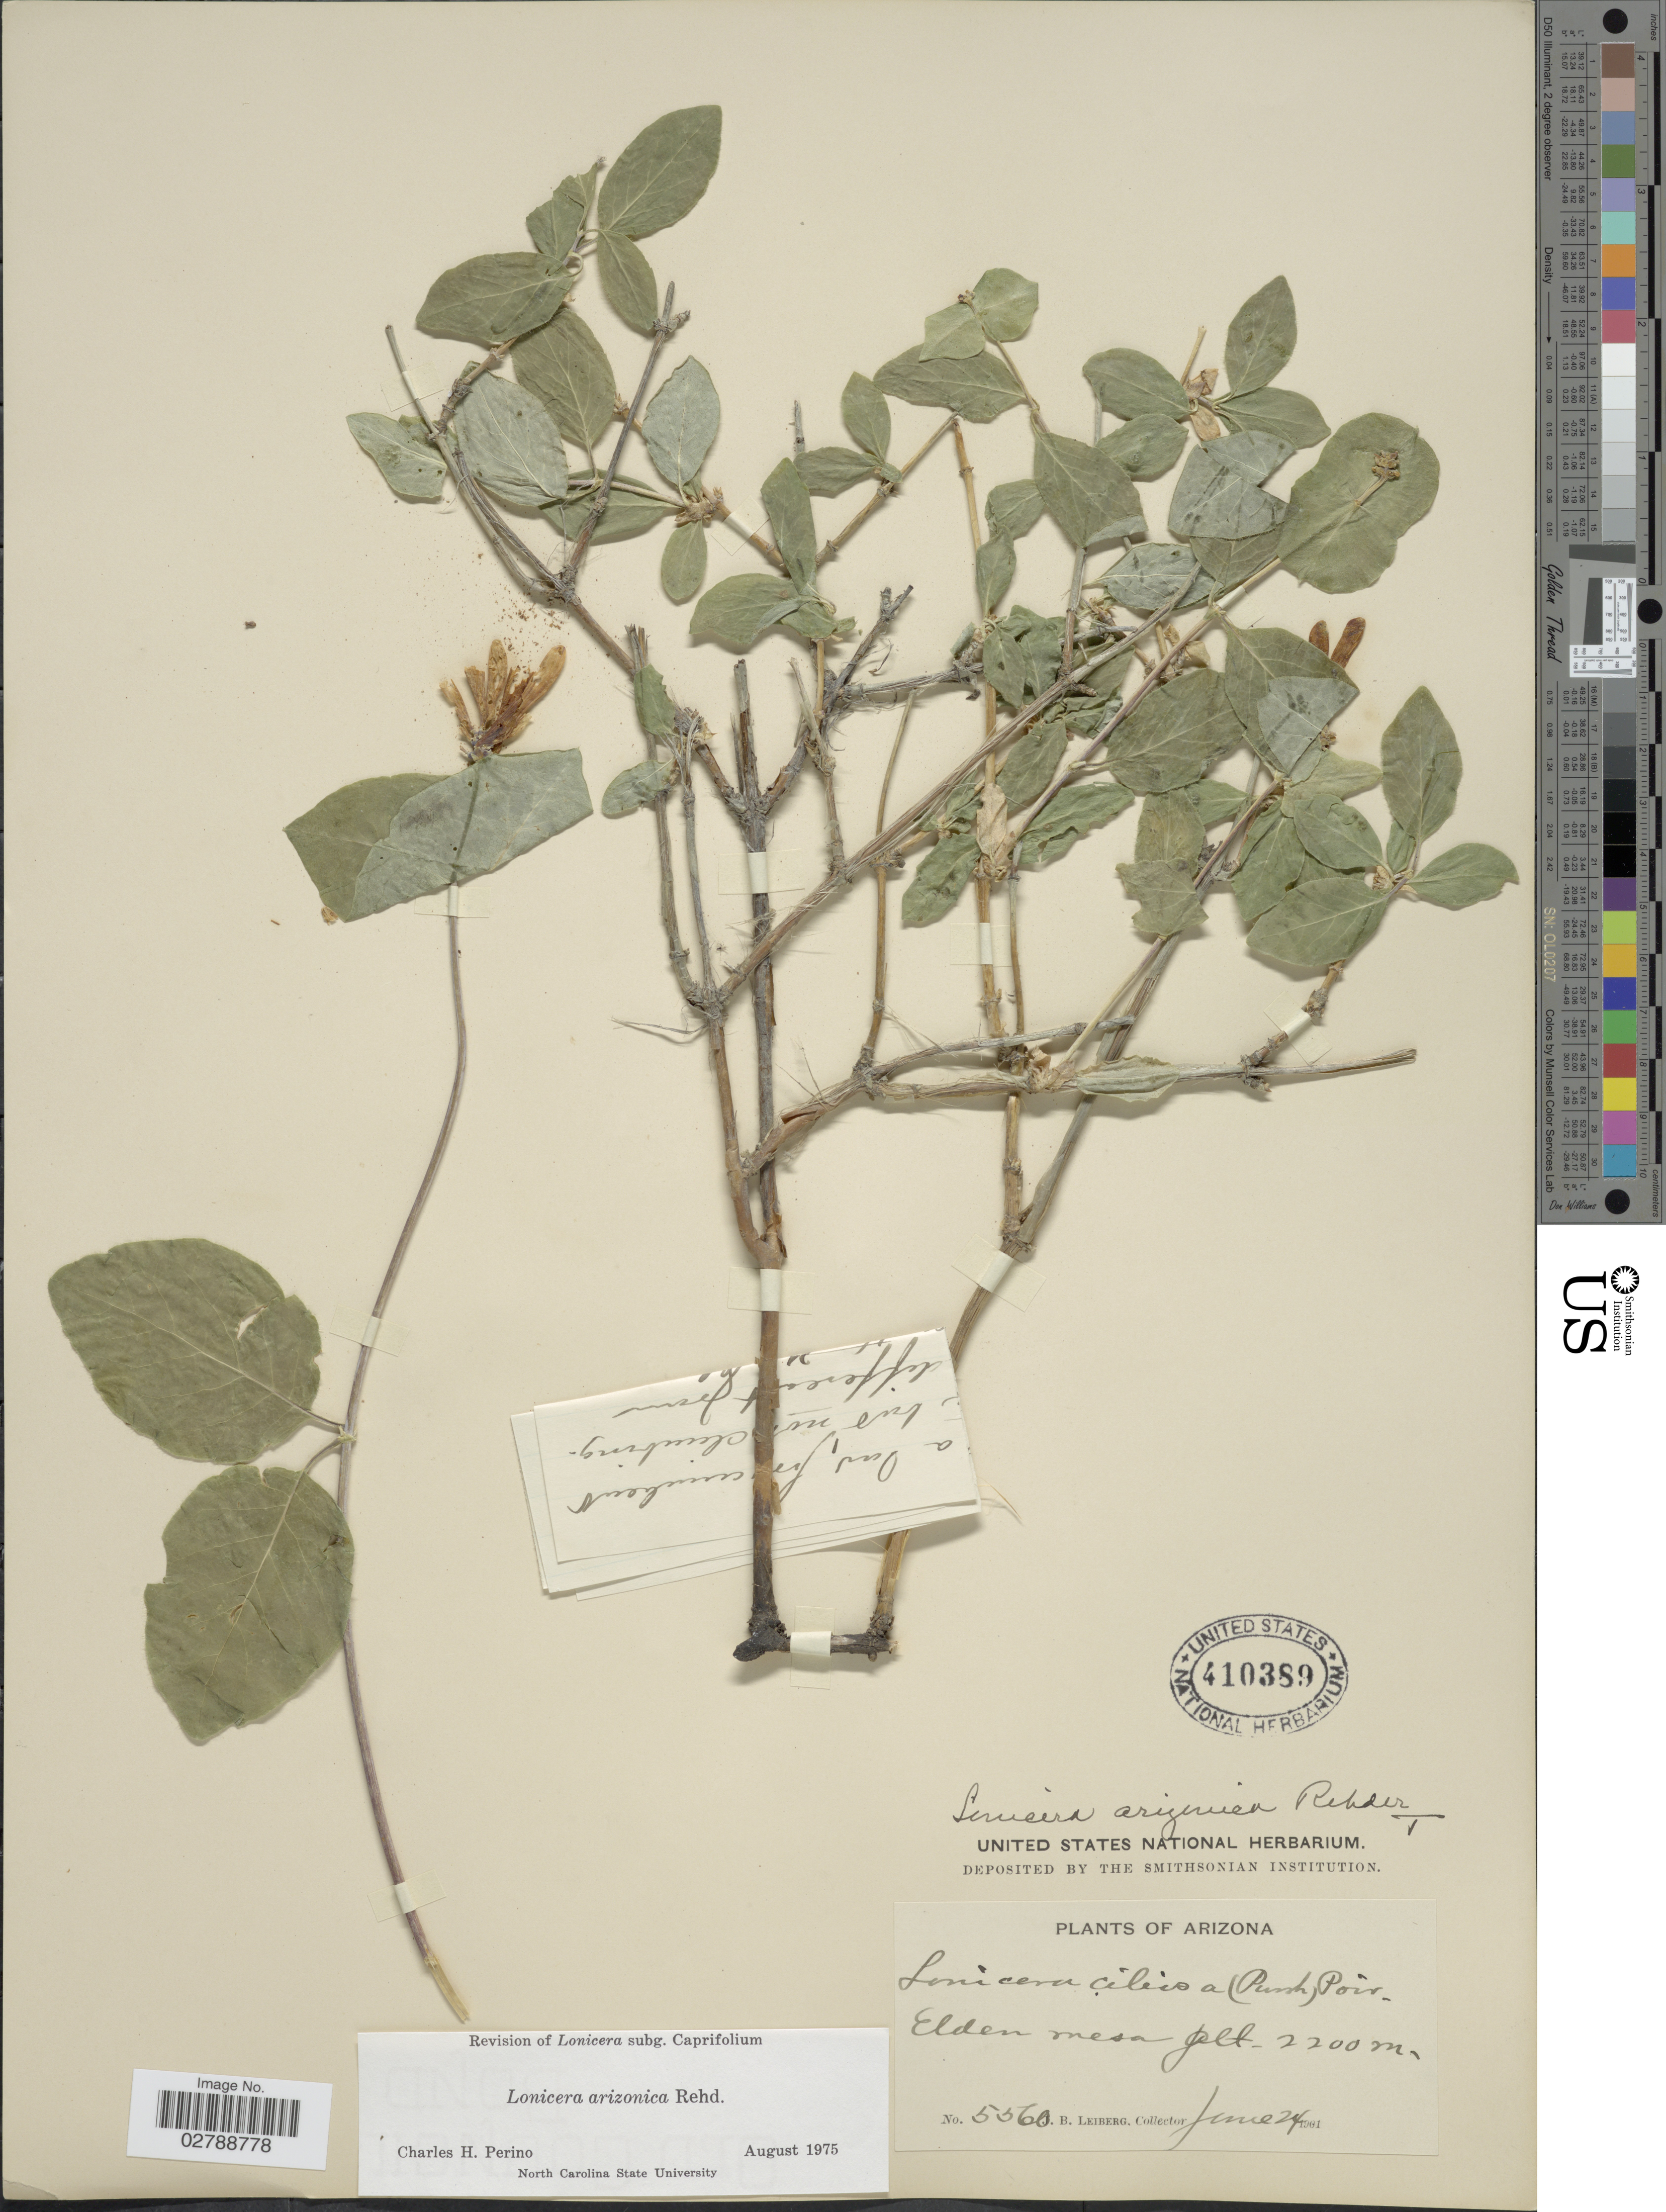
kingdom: Plantae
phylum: Tracheophyta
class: Magnoliopsida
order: Dipsacales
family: Caprifoliaceae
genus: Lonicera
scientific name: Lonicera arizonica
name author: Rehder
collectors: J. B. Leiberg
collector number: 5560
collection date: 1961-06-24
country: United States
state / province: Arizona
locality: Elden Mesa.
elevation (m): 2200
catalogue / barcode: US 410389